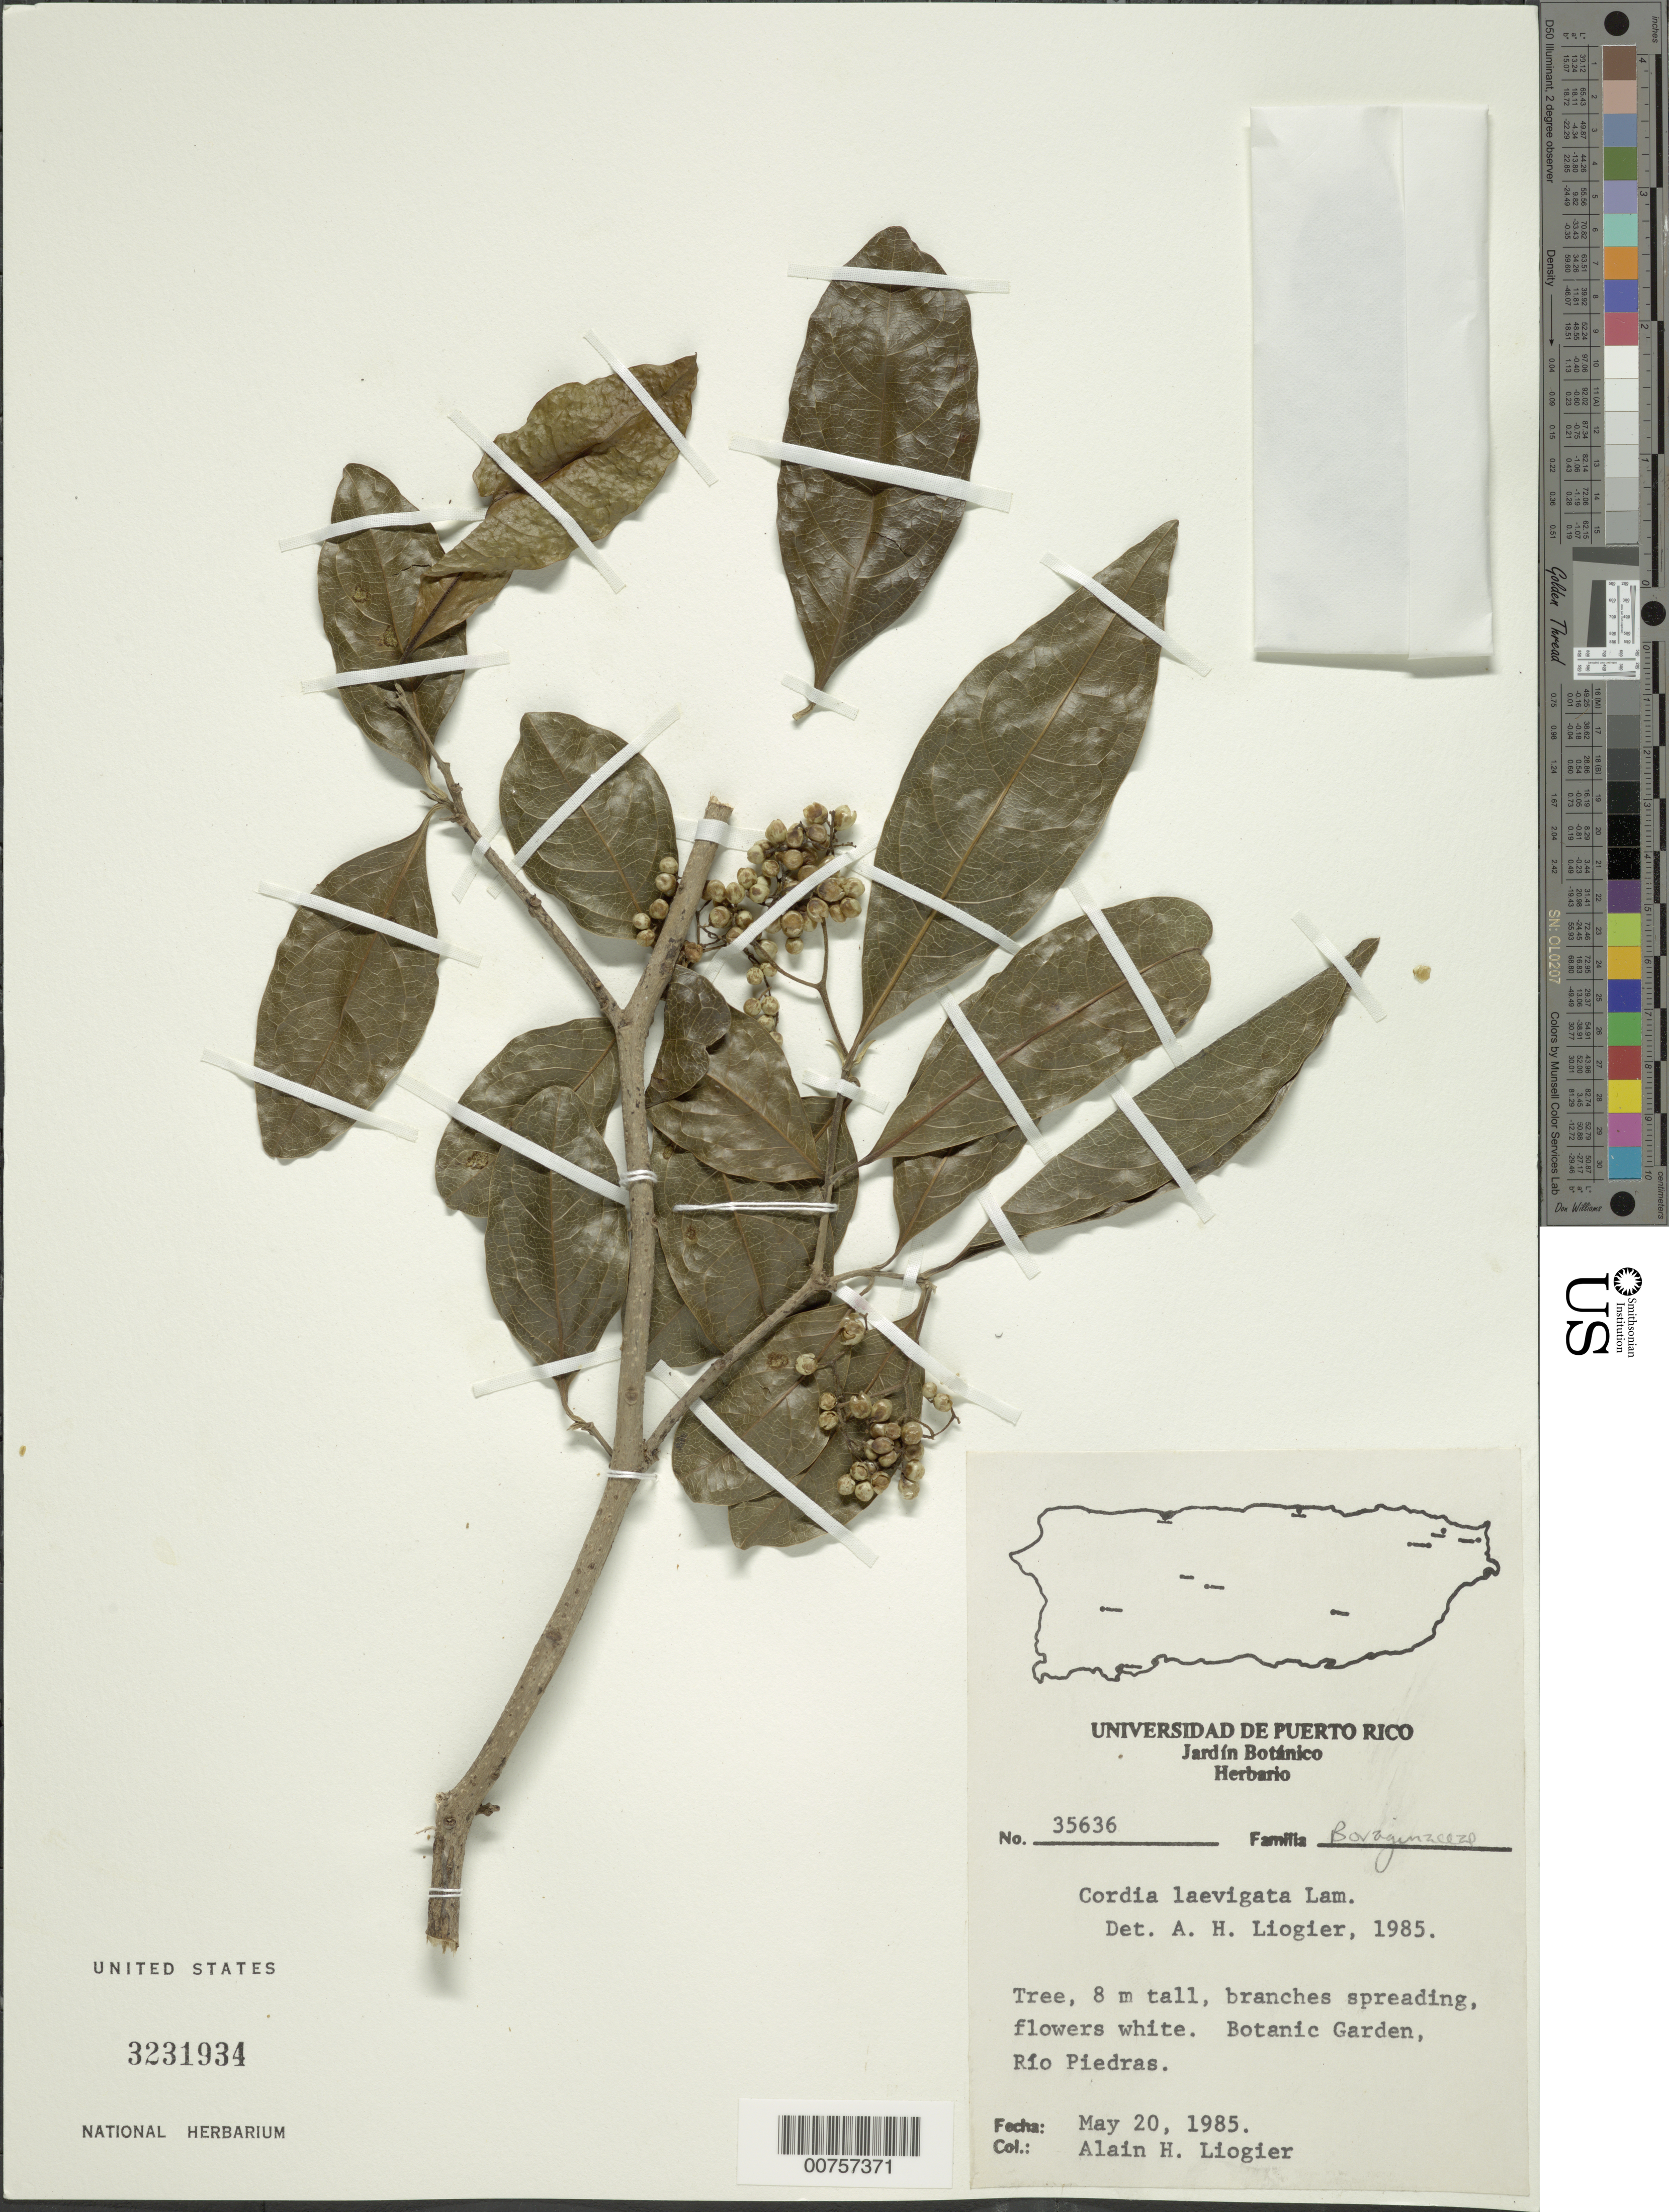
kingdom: Plantae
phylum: Tracheophyta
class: Magnoliopsida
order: Boraginales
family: Cordiaceae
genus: Cordia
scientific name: Cordia laevigata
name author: Lam.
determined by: Liogier, Alain H.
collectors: A. H. Liogier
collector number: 35636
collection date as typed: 20 May 1985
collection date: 1985-05-20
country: Puerto Rico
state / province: San Juan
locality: Botanic Garden, Río Piedras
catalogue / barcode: US 3231934